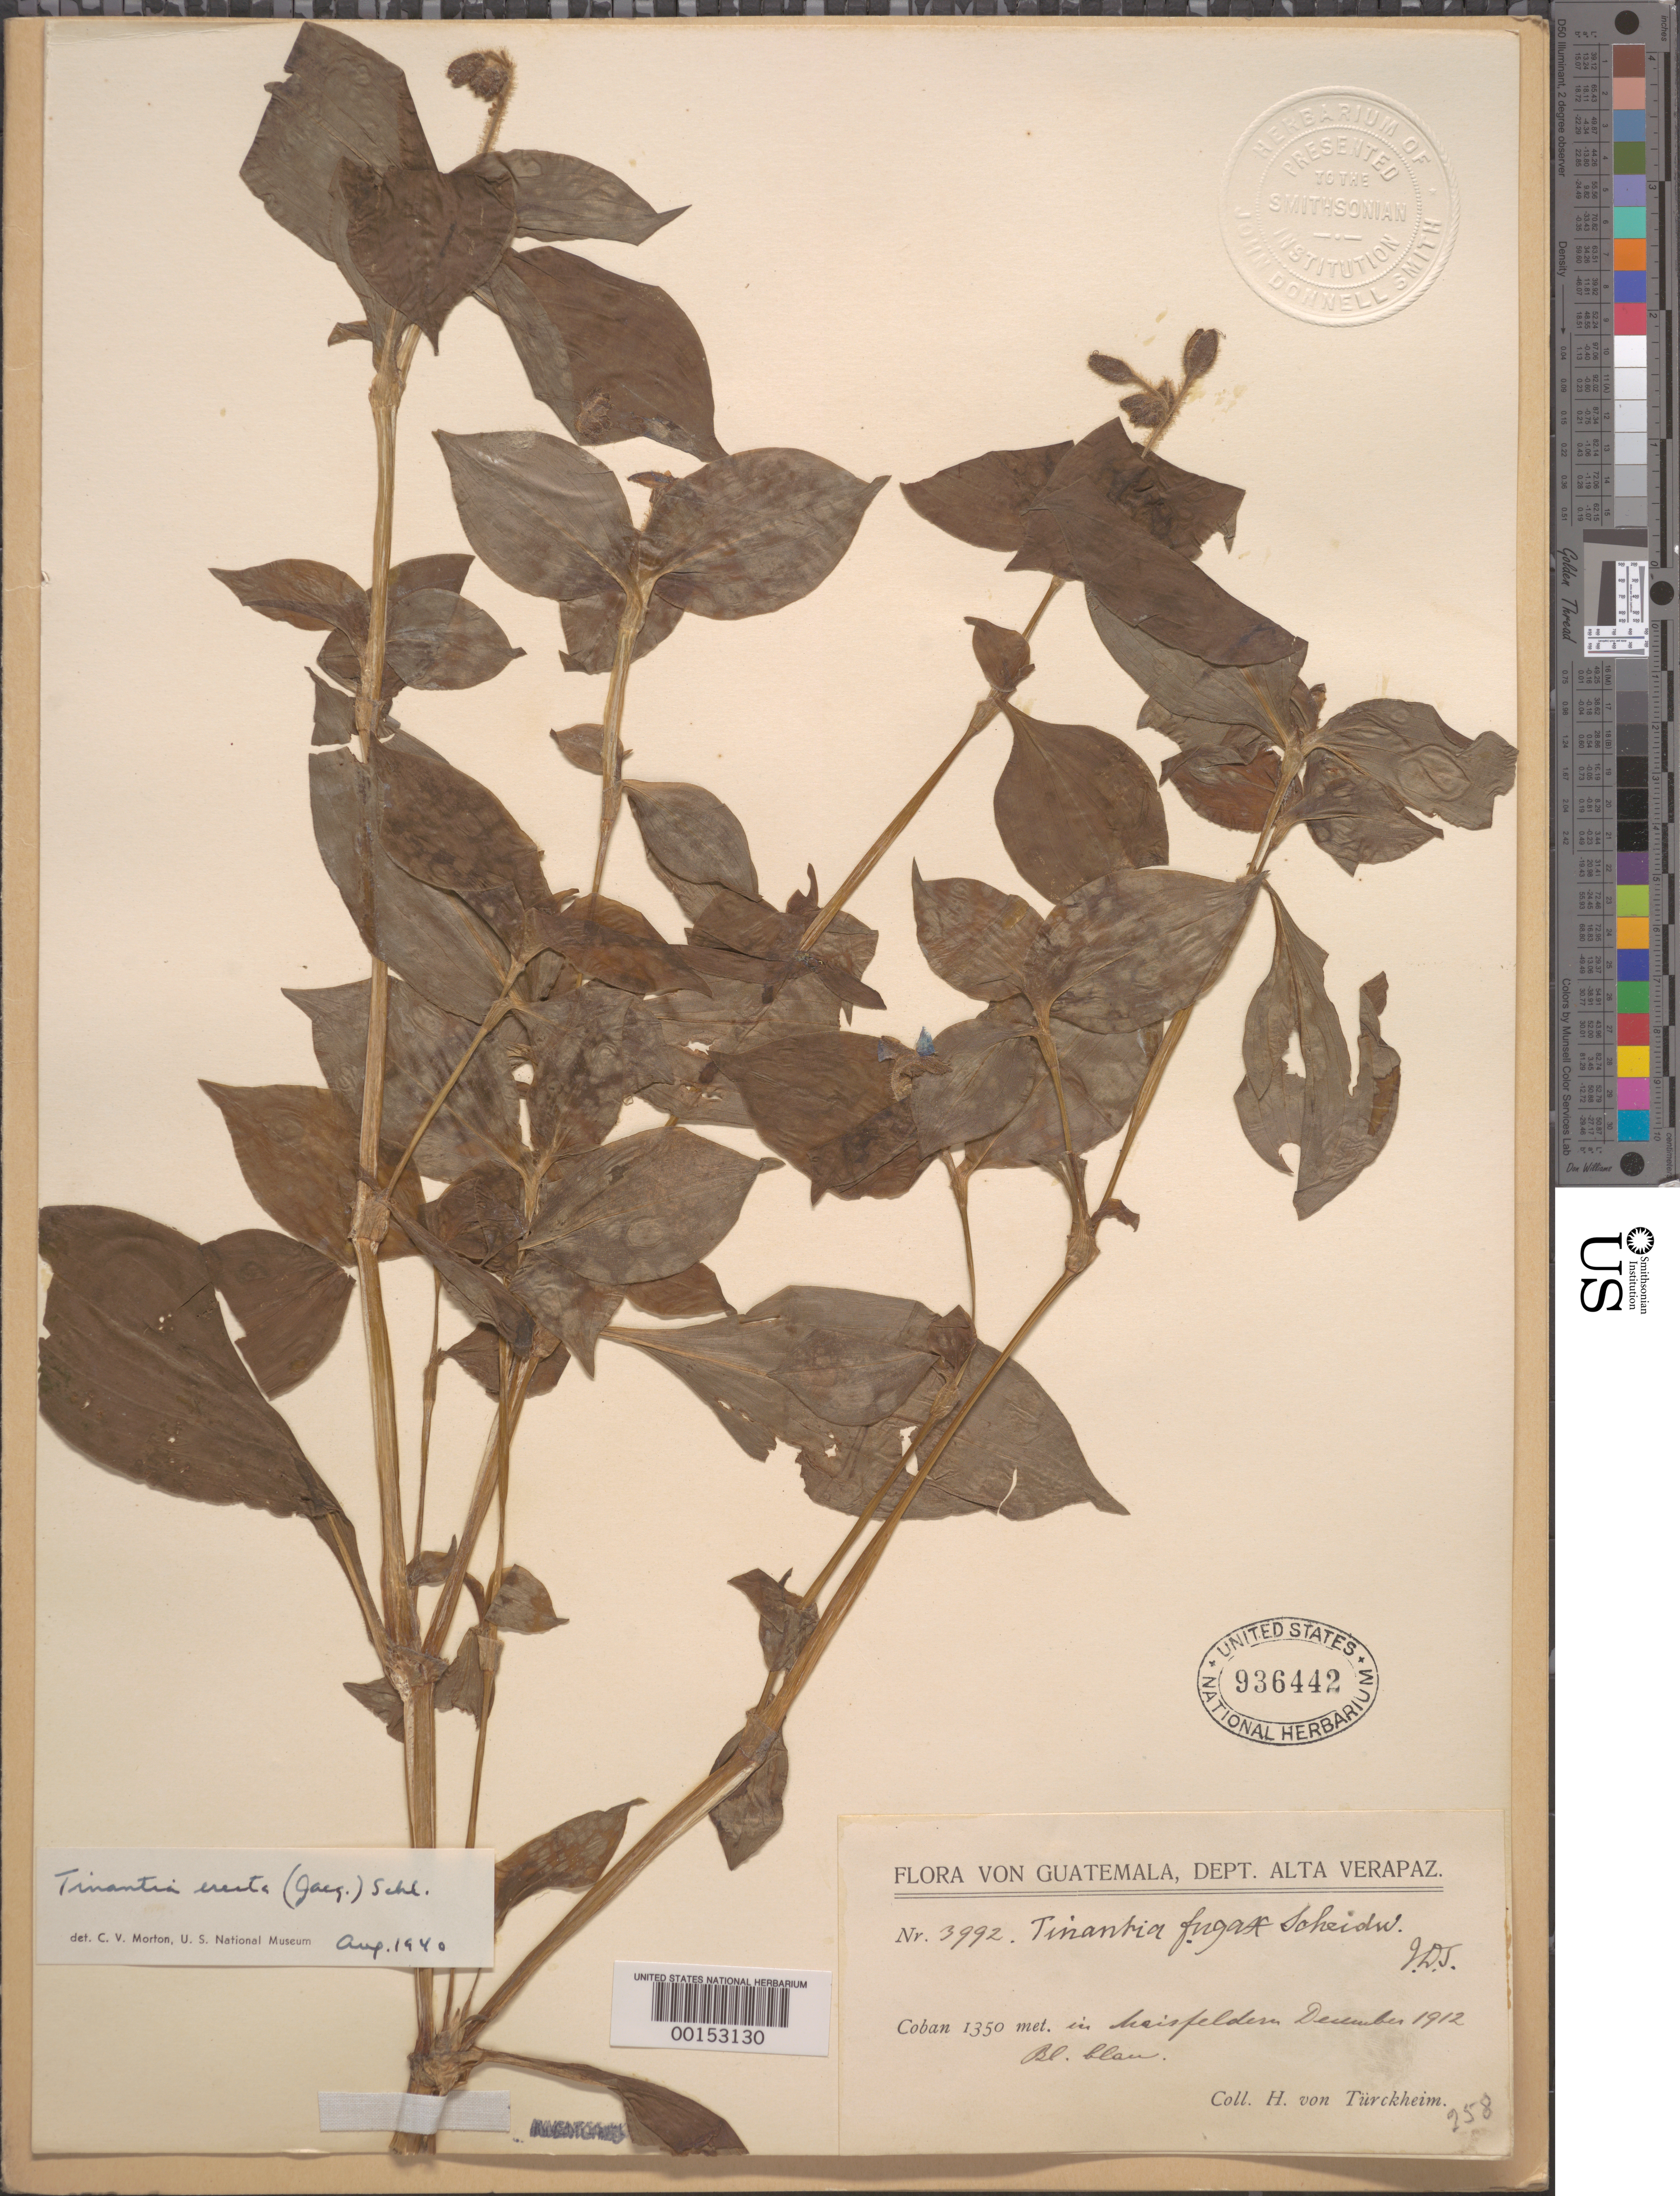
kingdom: Plantae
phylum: Tracheophyta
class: Liliopsida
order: Commelinales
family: Commelinaceae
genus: Tinantia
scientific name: Tinantia erecta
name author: (Jacq.) Fenzl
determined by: Morton, C. V.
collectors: H. von Türckheim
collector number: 3992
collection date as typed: Dec 1912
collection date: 1912-12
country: Guatemala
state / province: Alta Verapaz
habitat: Field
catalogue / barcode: US 936442